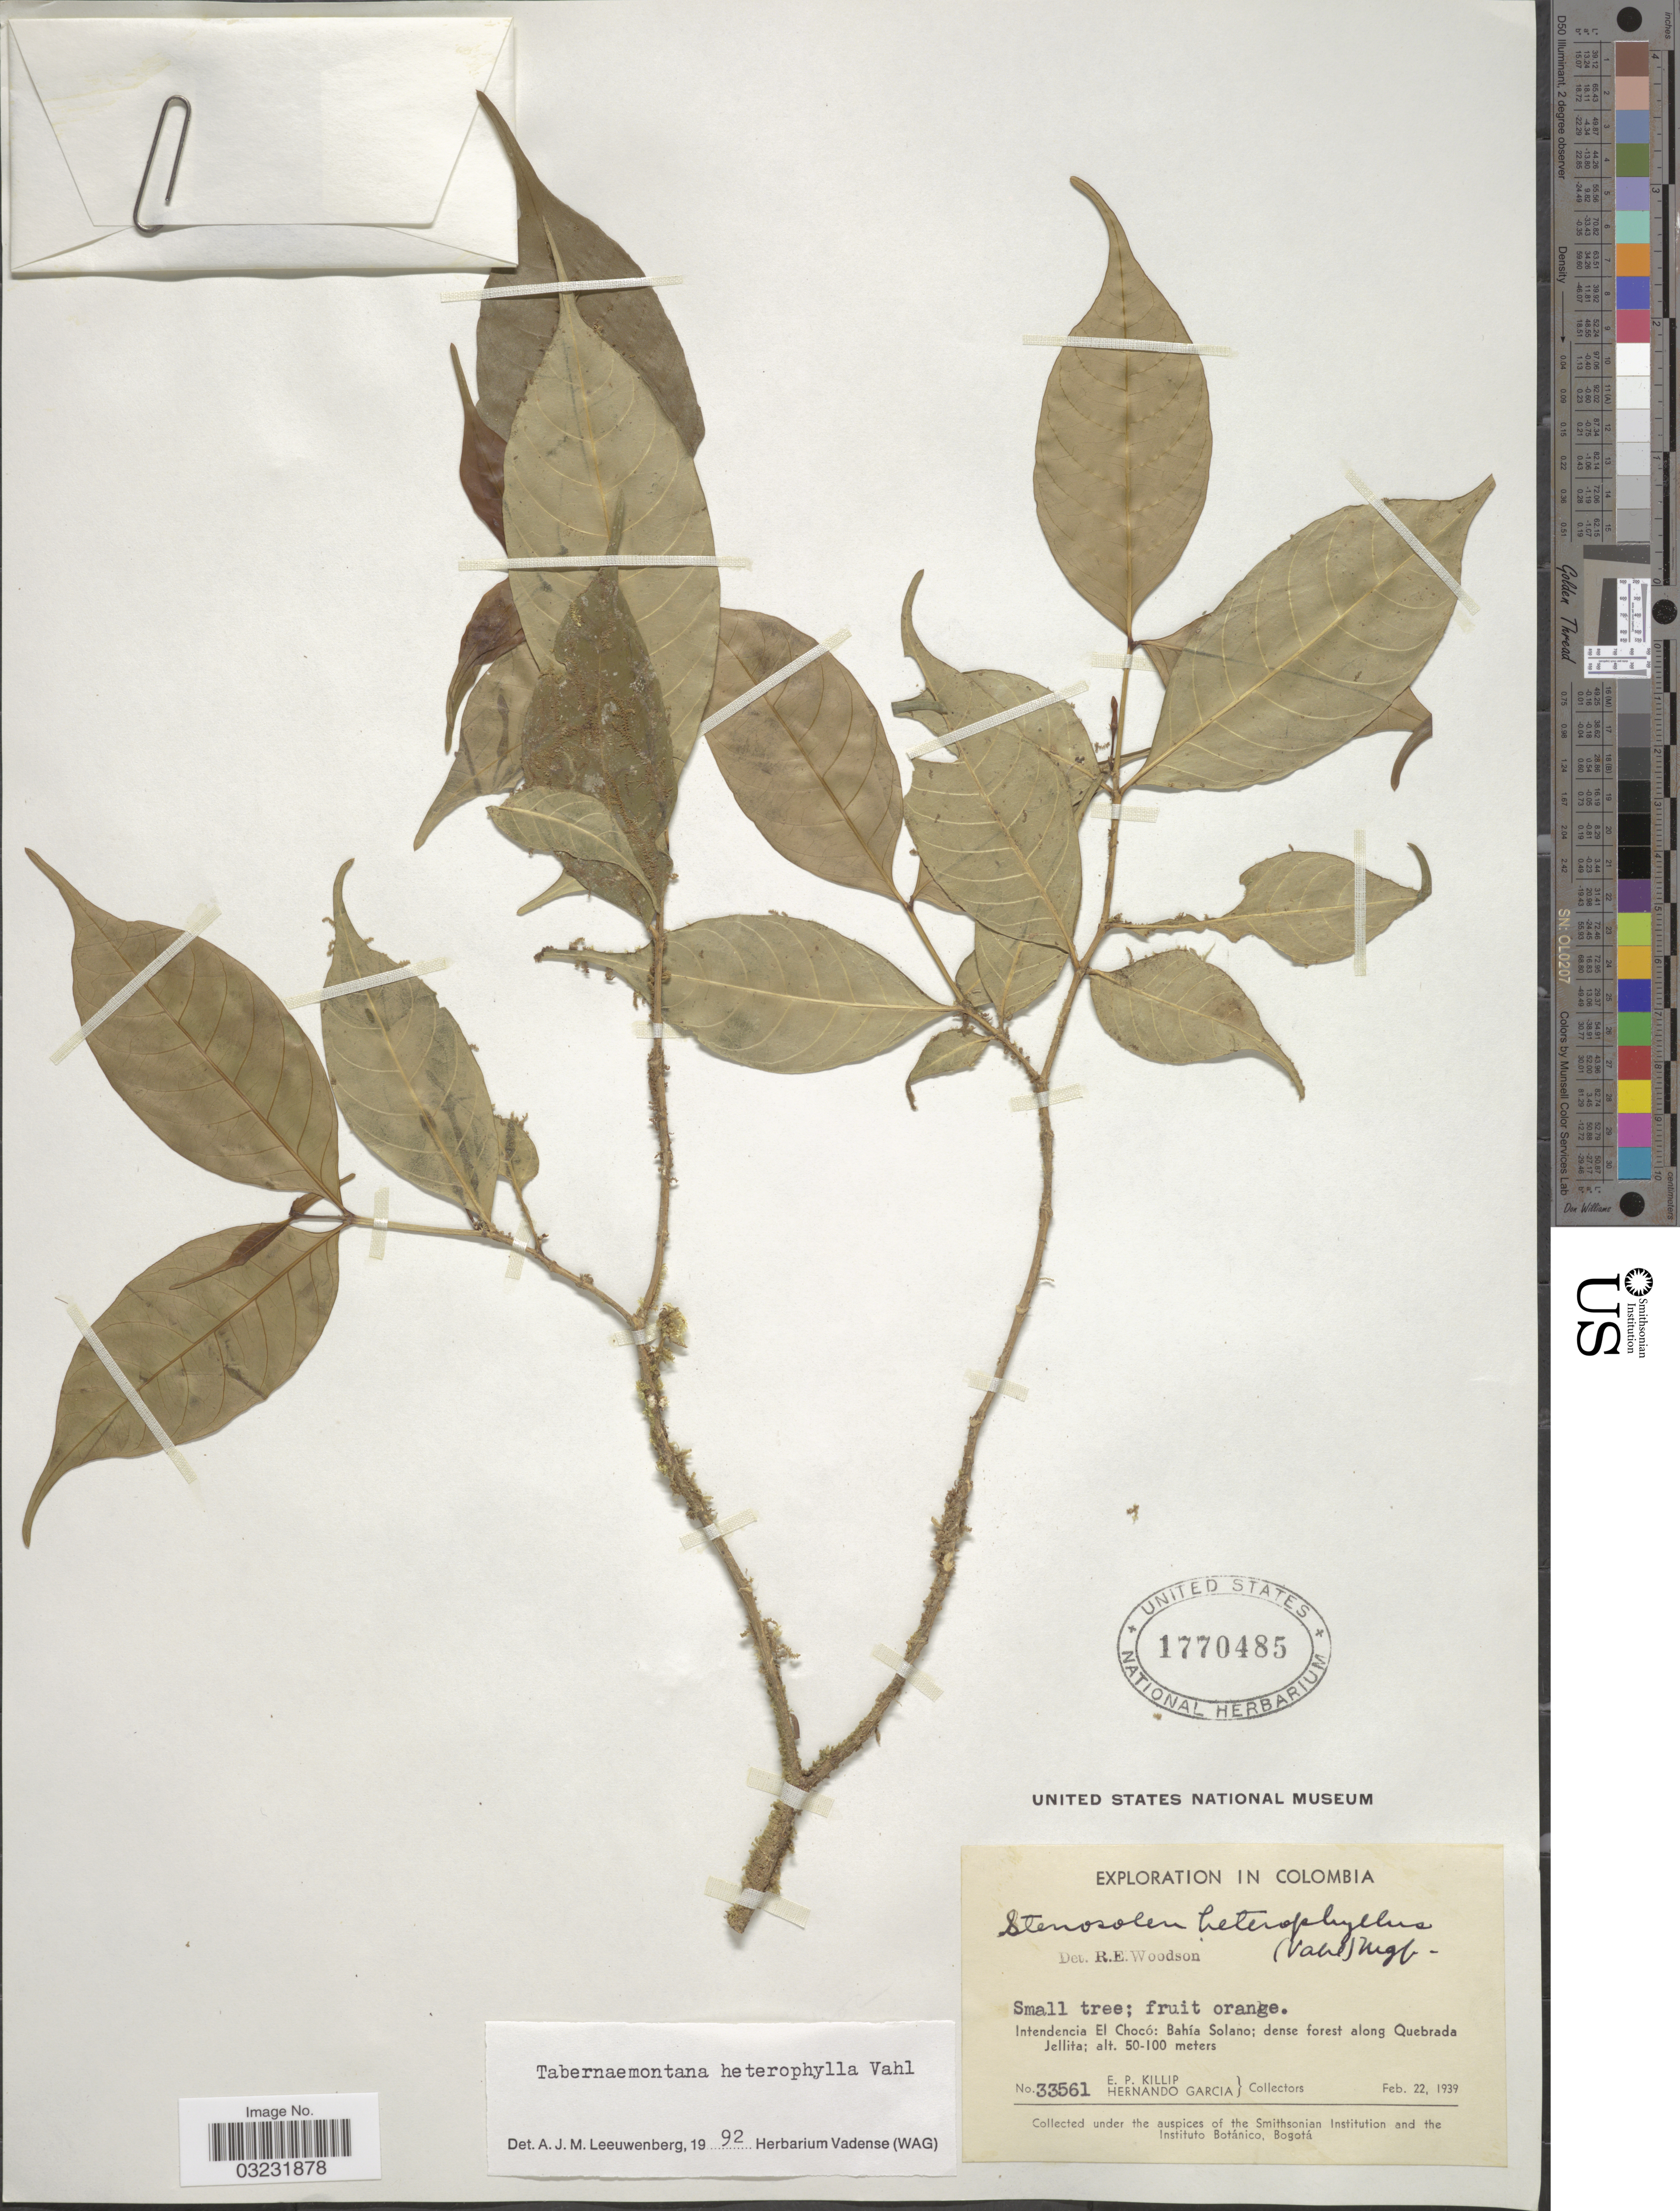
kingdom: Plantae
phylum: Tracheophyta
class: Magnoliopsida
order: Gentianales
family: Apocynaceae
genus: Tabernaemontana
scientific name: Tabernaemontana heterophylla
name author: Vahl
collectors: E. P. Killip & H. Garcia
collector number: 33561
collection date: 1939-02-22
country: Colombia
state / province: Chocó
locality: Intendencia El Chocó: Bahía Solano; dense forest along Quebrada Jellita.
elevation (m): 50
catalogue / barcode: US 1770485